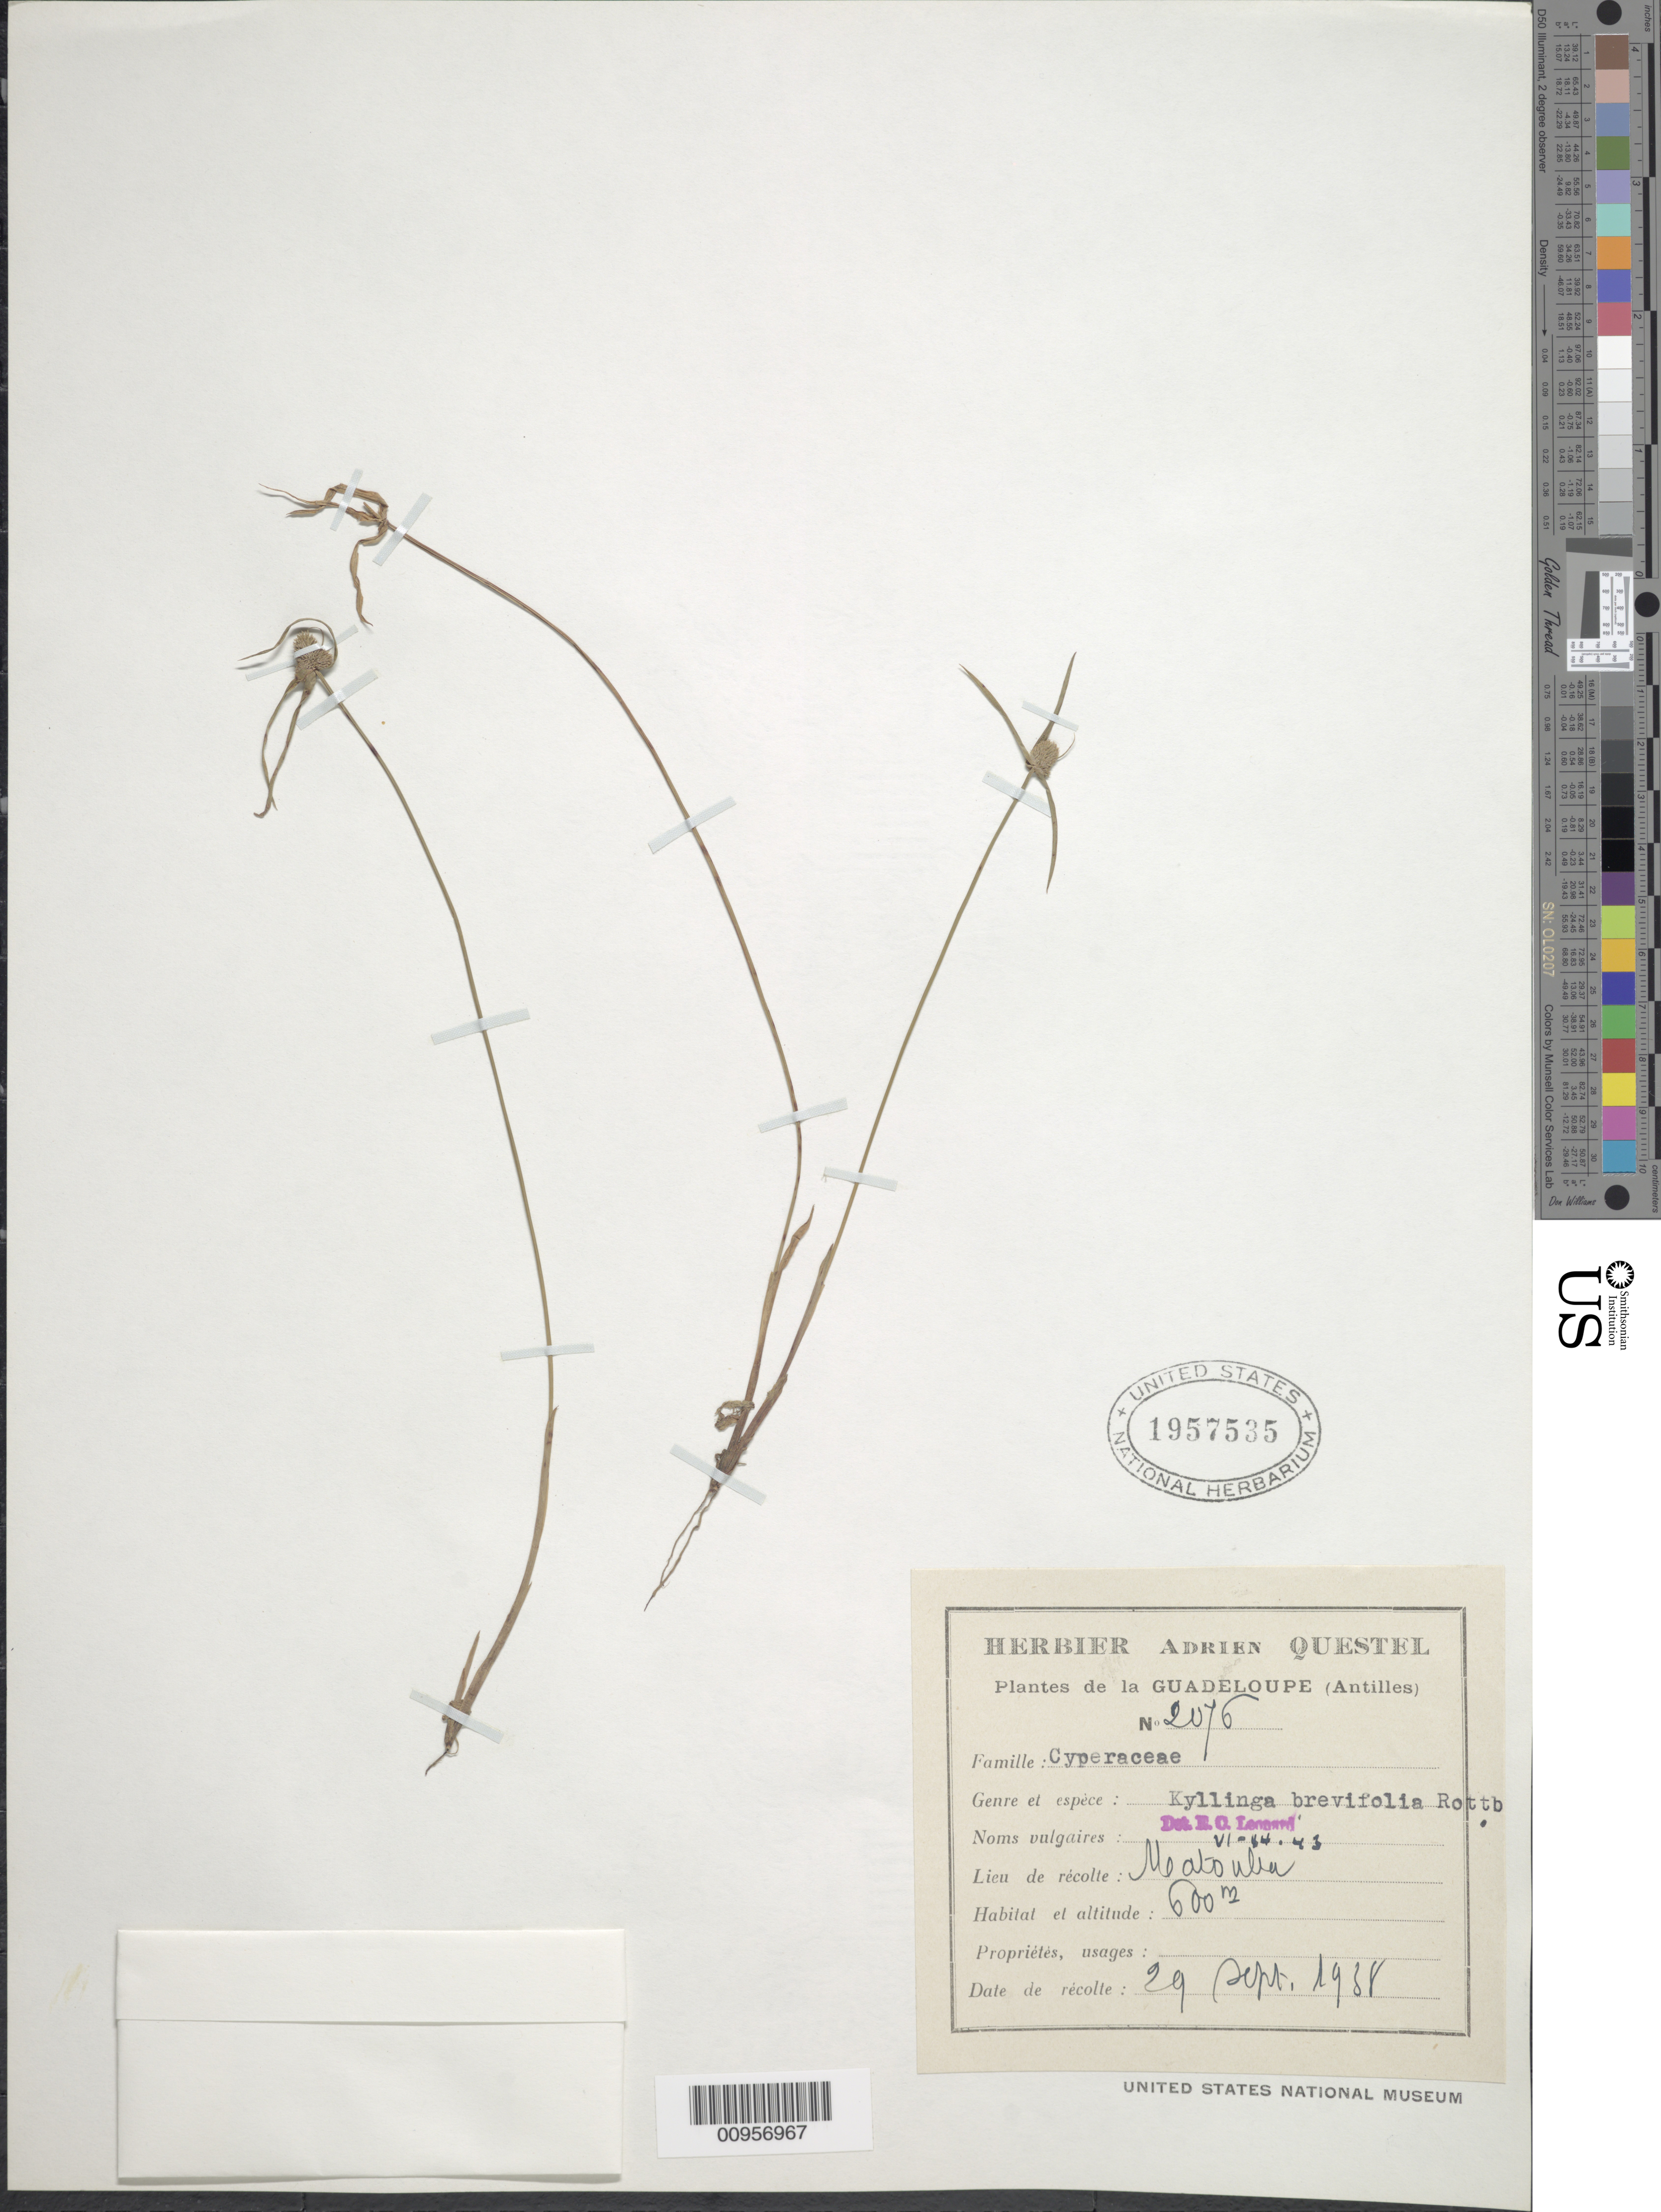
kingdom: Plantae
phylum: Tracheophyta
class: Liliopsida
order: Poales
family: Cyperaceae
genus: Cyperus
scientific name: Cyperus hortensis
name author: (Salzm. ex Steud.) Dorr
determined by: Strong, Mark T., (BOT), Smithsonian Institution - National Museum of Natural History (UNITED STATES)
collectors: A. Questel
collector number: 2076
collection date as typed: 29 Sep 1938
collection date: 1938-09-29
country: Guadeloupe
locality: Matouba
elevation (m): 600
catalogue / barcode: US 1957535